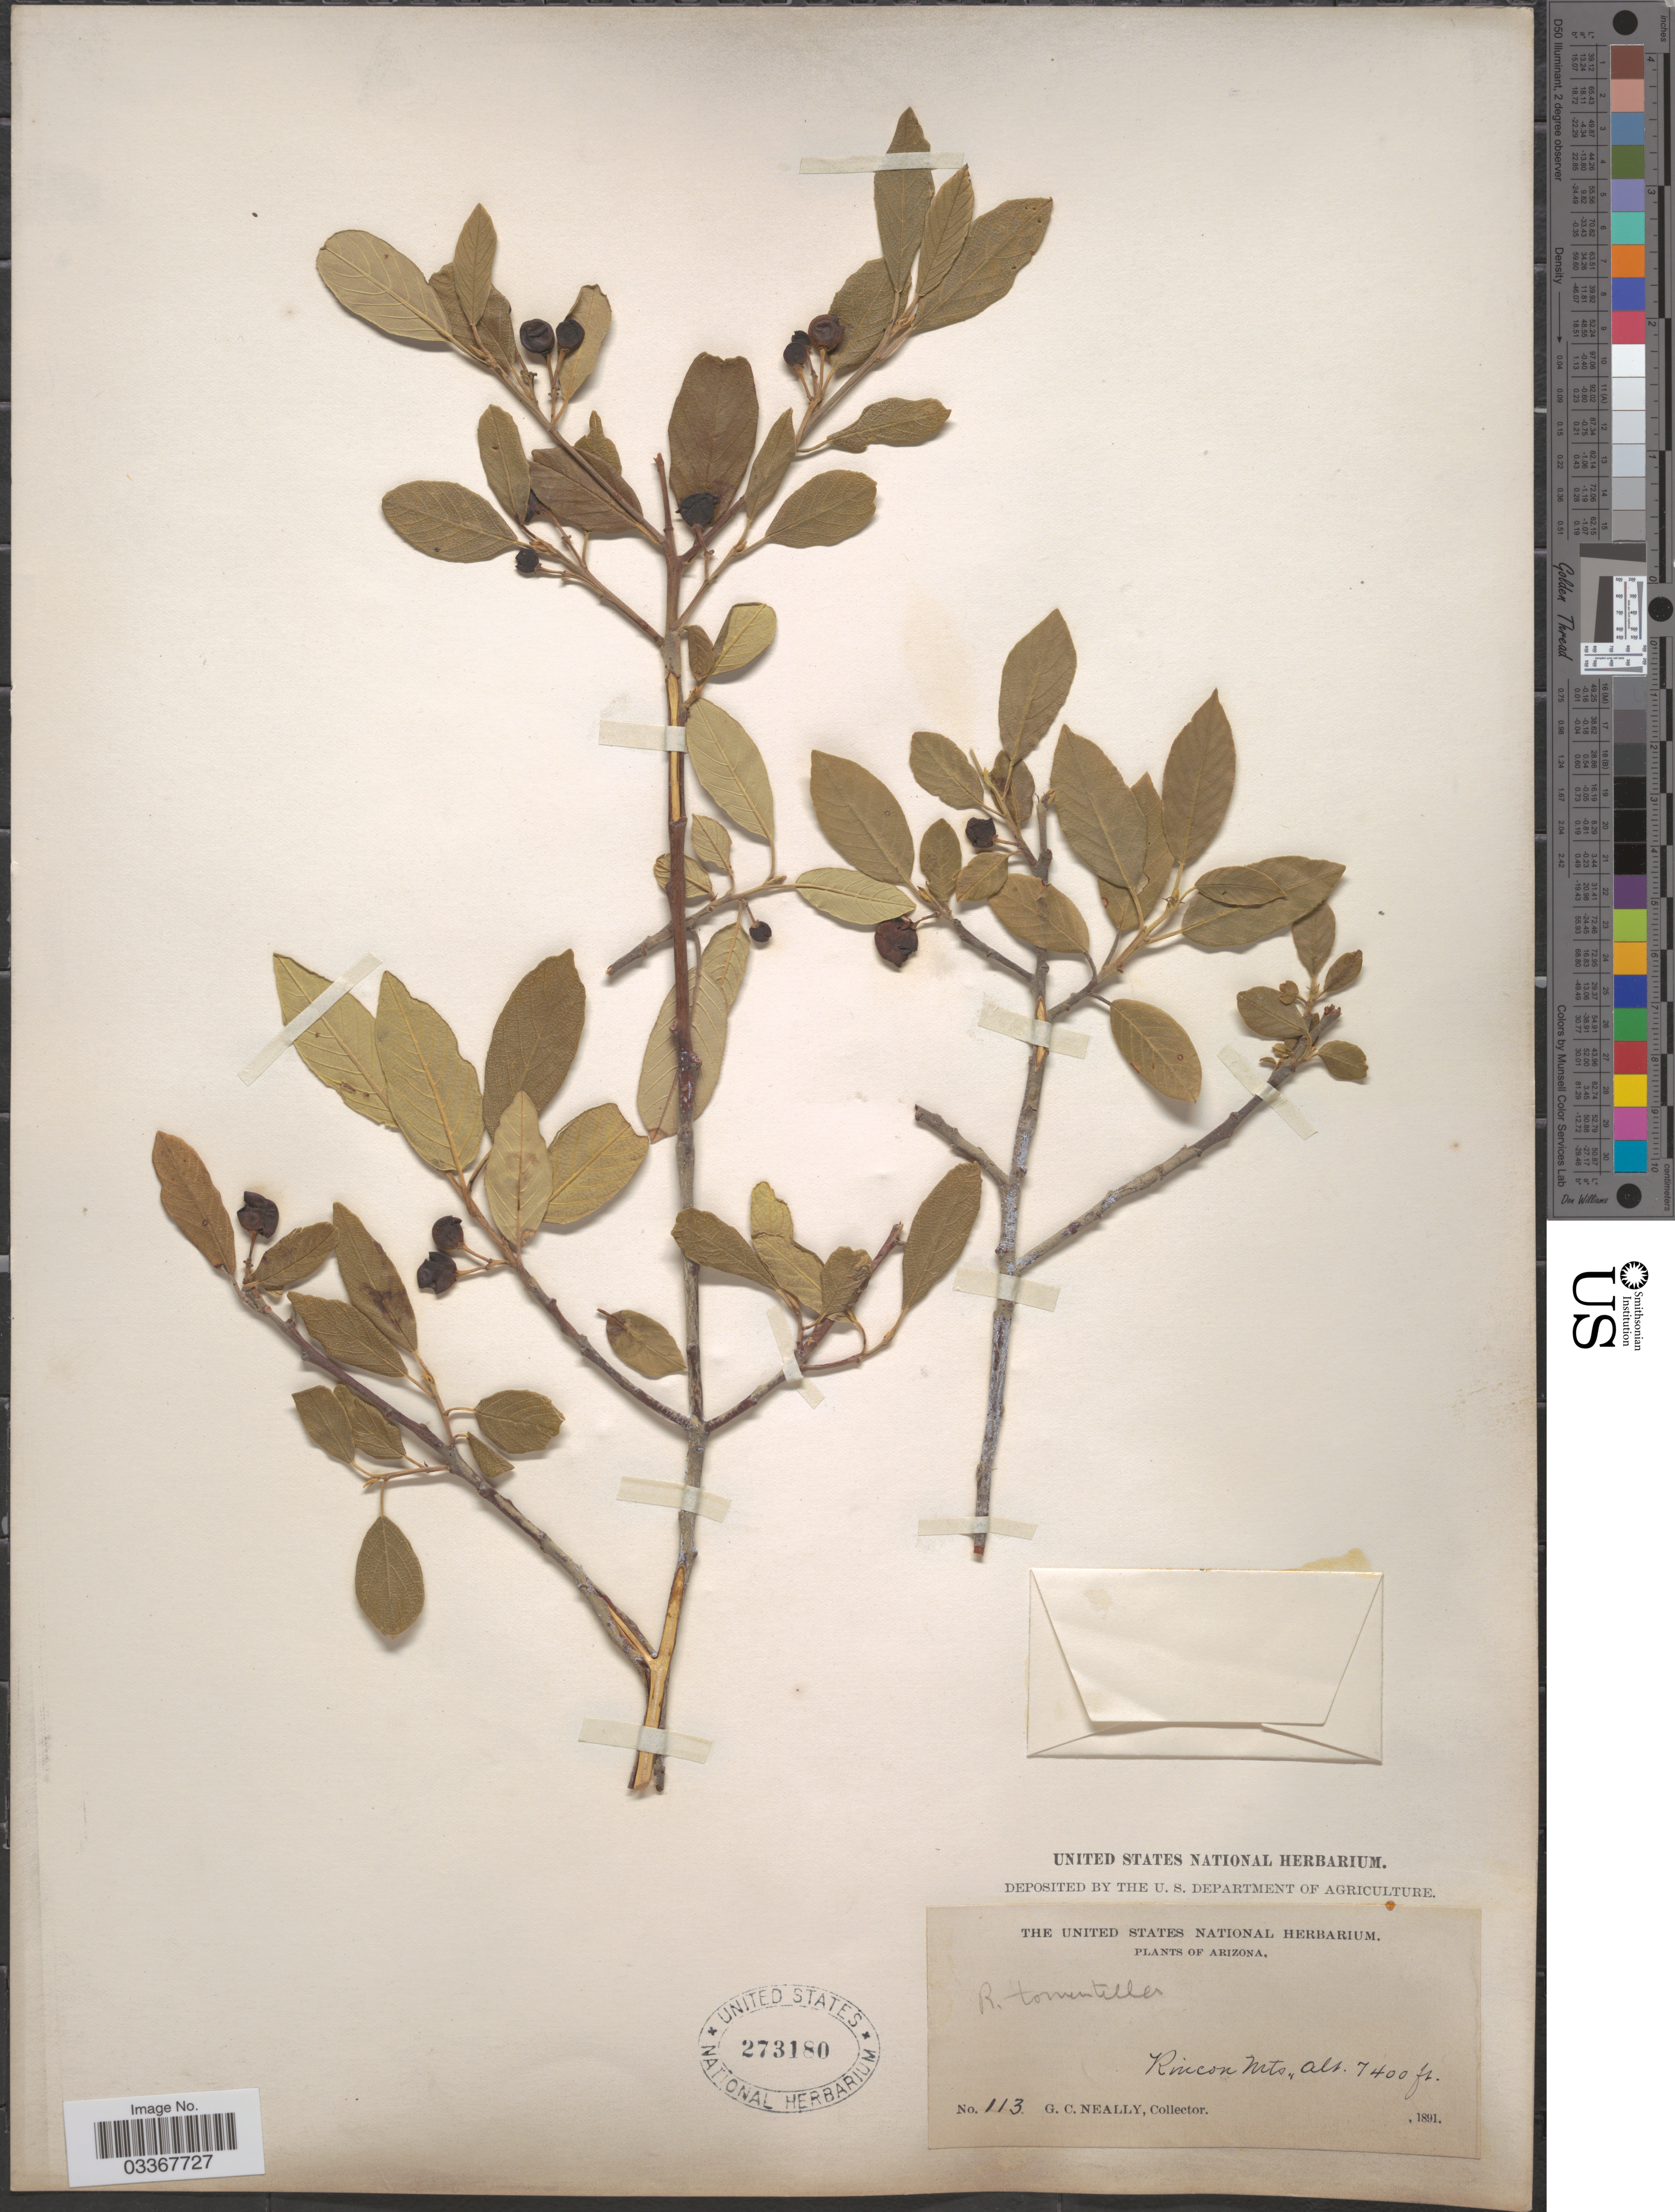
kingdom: Plantae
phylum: Tracheophyta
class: Magnoliopsida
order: Rosales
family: Rhamnaceae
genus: Frangula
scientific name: Frangula californica subsp. ursina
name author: (Greene) Kartesz & Gandhi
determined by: Strong, Mark T., (BOT), Smithsonian Institution - National Museum of Natural History (UNITED STATES)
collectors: G. Neally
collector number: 113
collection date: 1891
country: United States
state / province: Arizona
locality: Rincon Mts.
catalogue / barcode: US 273180